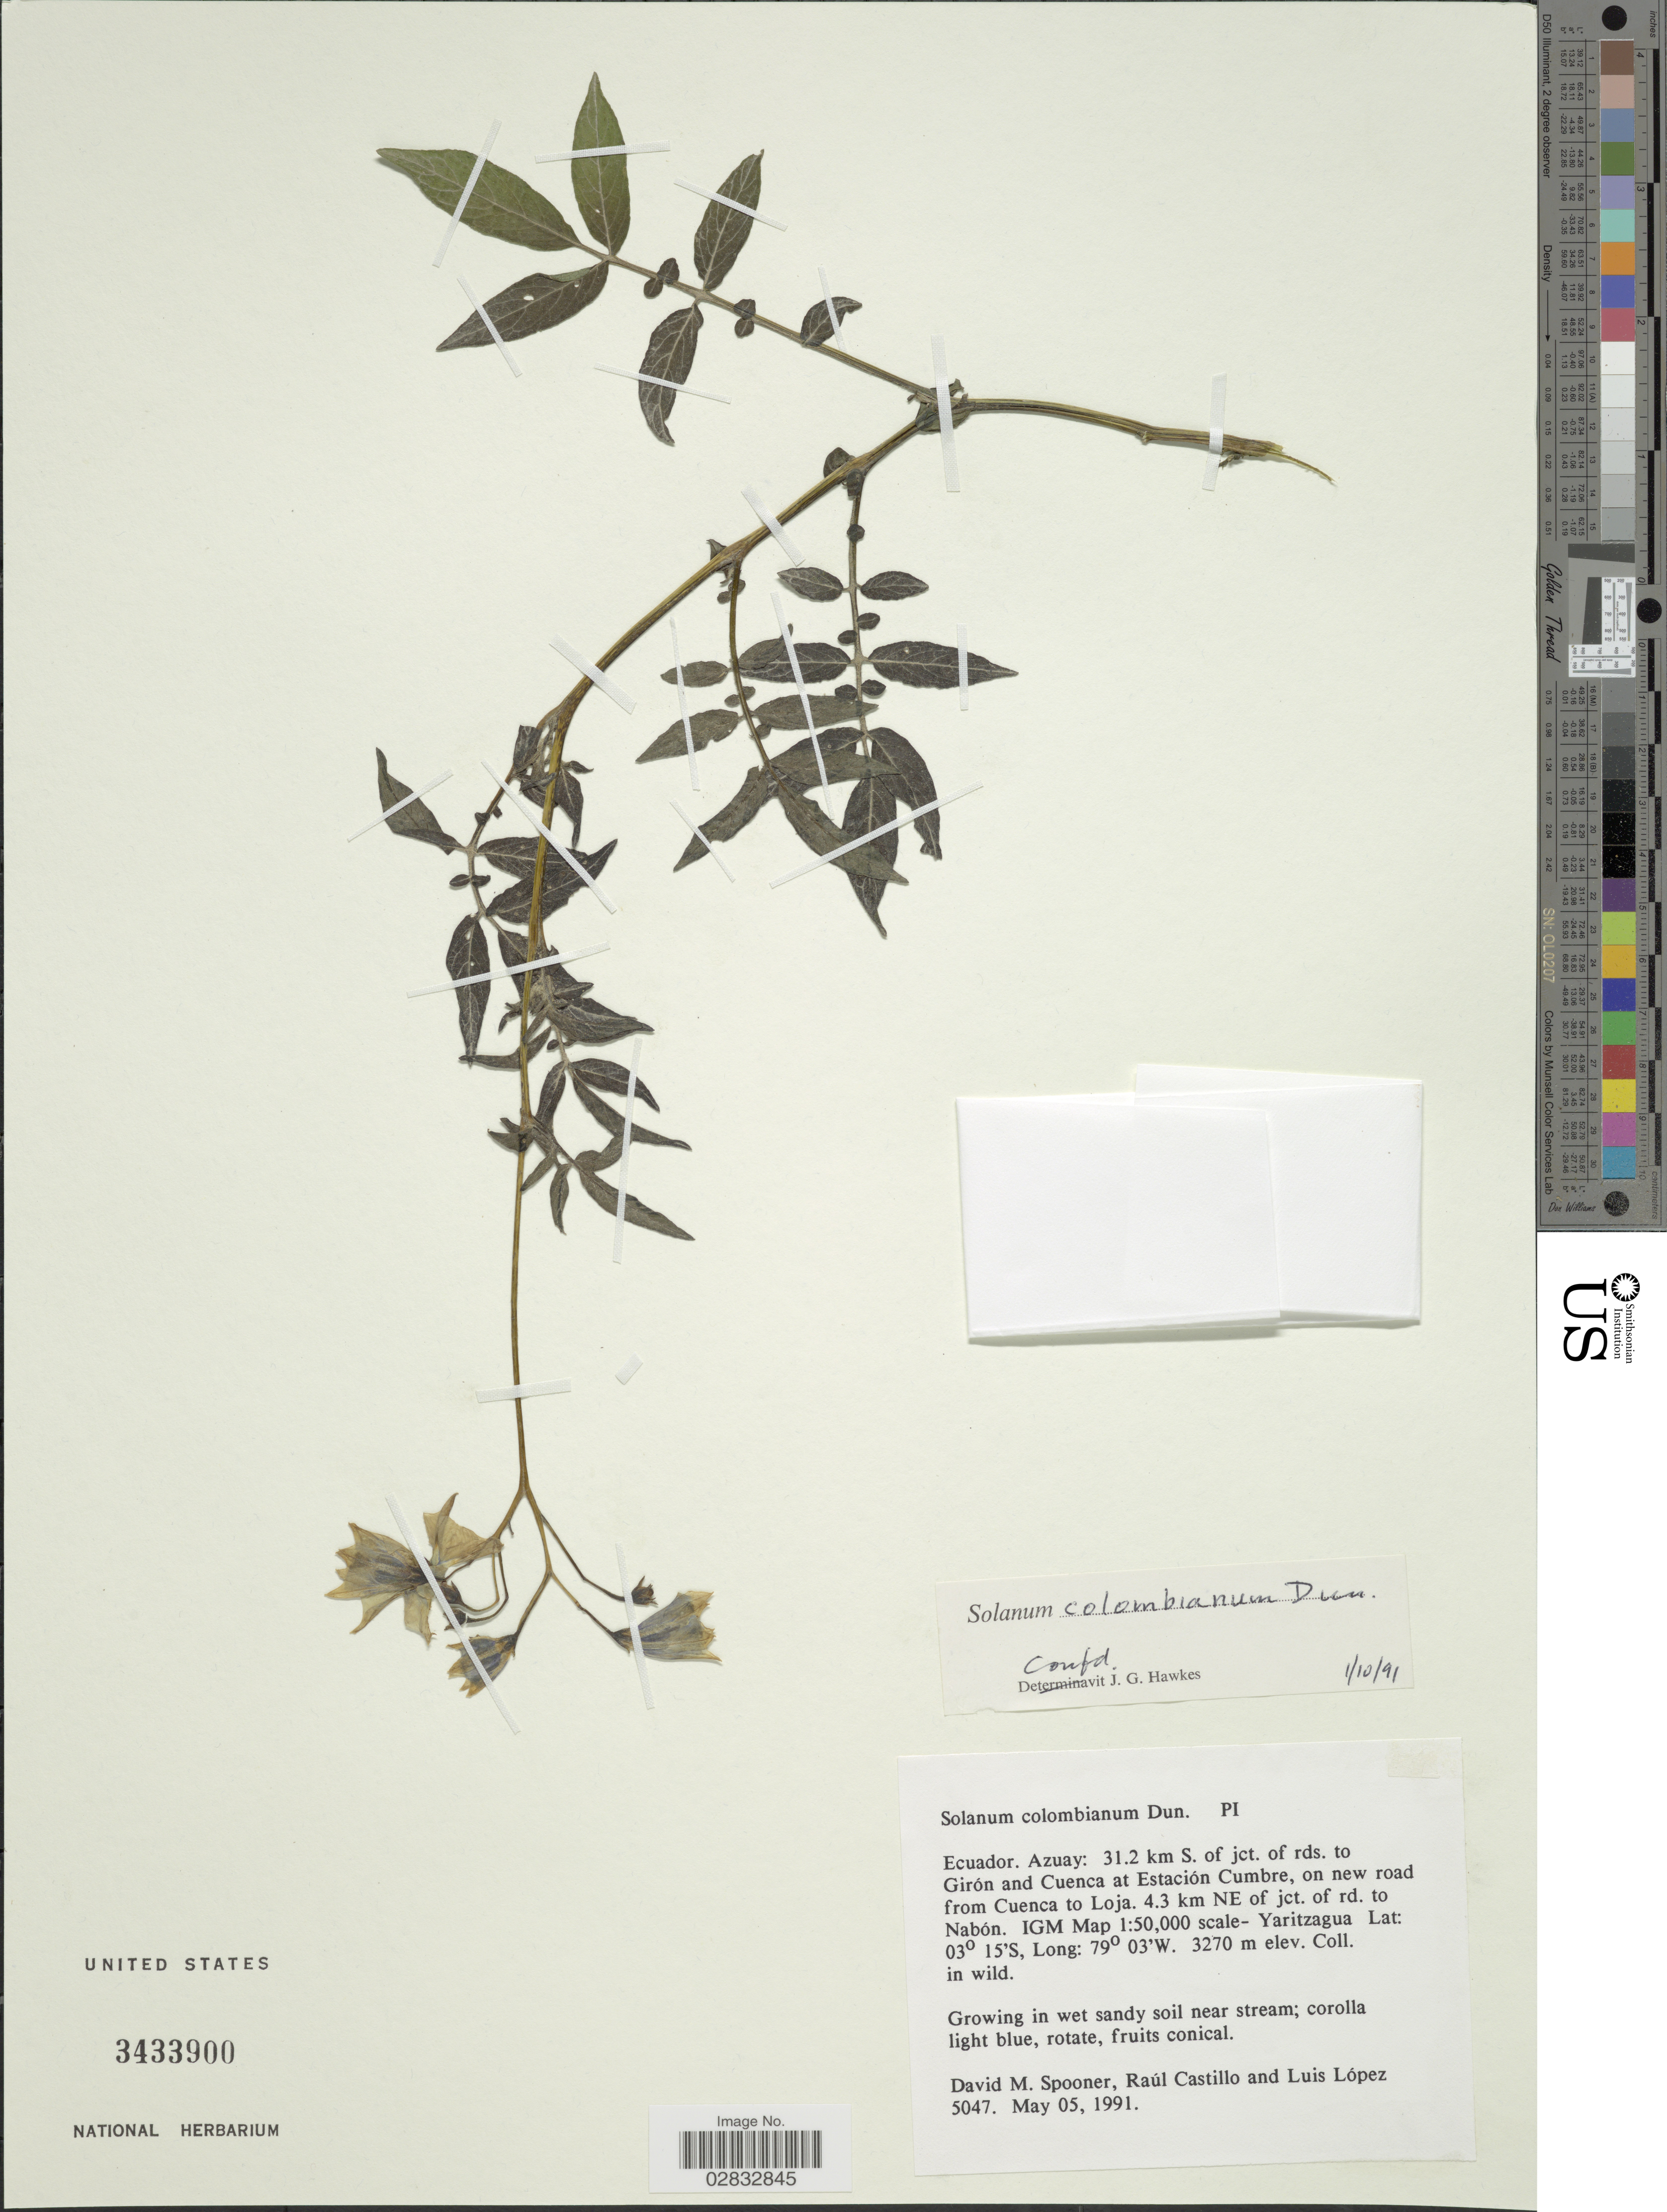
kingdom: Plantae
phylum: Tracheophyta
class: Magnoliopsida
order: Solanales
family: Solanaceae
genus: Solanum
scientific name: Solanum colombianum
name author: Dunal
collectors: D. Spooner, R. Castillo & L. López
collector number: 5047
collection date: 1991-05-05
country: Ecuador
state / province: Azuay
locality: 31.2 km S. of jct. of rds. to Girón and Cuenca at Estación Cumbre, on new road from Cuenca to Loja. 4.3 km NE of jct. of rd. to Nabón. IGM Map: 1:50,000 scale- Yaritzagua.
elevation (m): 3270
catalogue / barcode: US 3433900